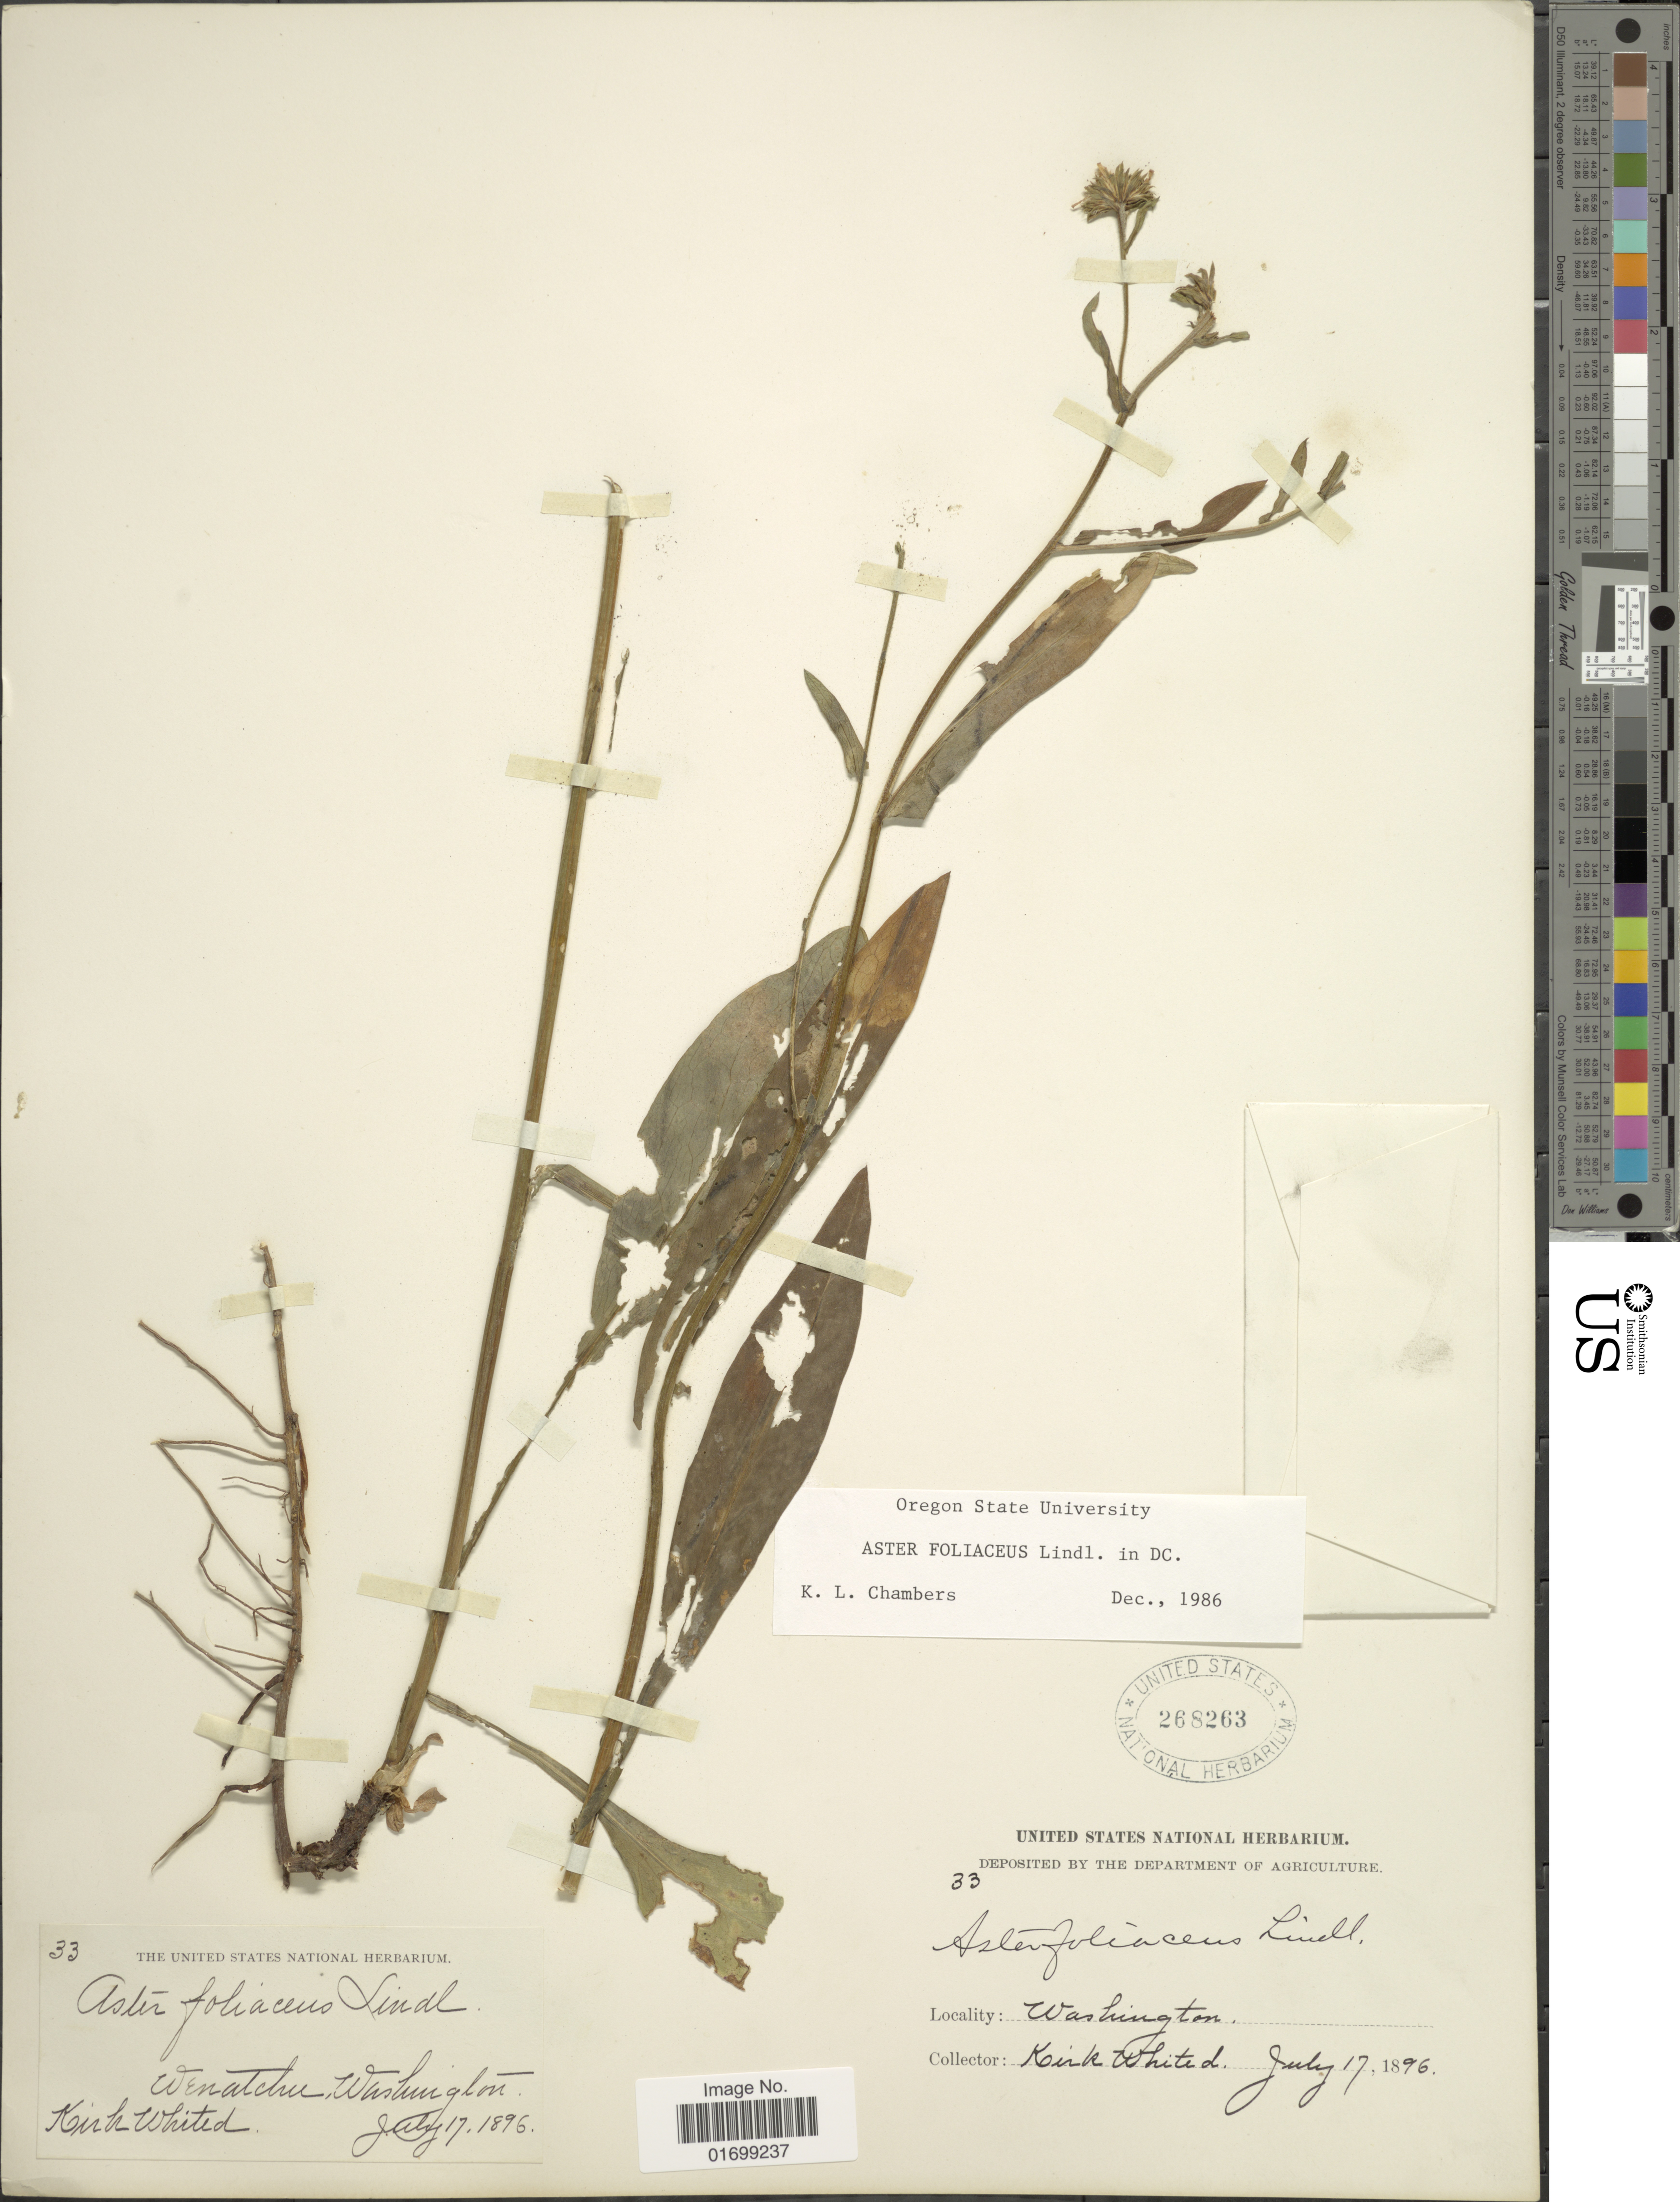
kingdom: Plantae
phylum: Tracheophyta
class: Magnoliopsida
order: Asterales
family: Asteraceae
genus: Symphyotrichum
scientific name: Symphyotrichum foliaceum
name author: (Lindl. ex DC.) G.L. Nesom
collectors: K. Whited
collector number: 33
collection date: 1896-07-17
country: United States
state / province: Washington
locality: Wenatchu.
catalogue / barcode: US 268263